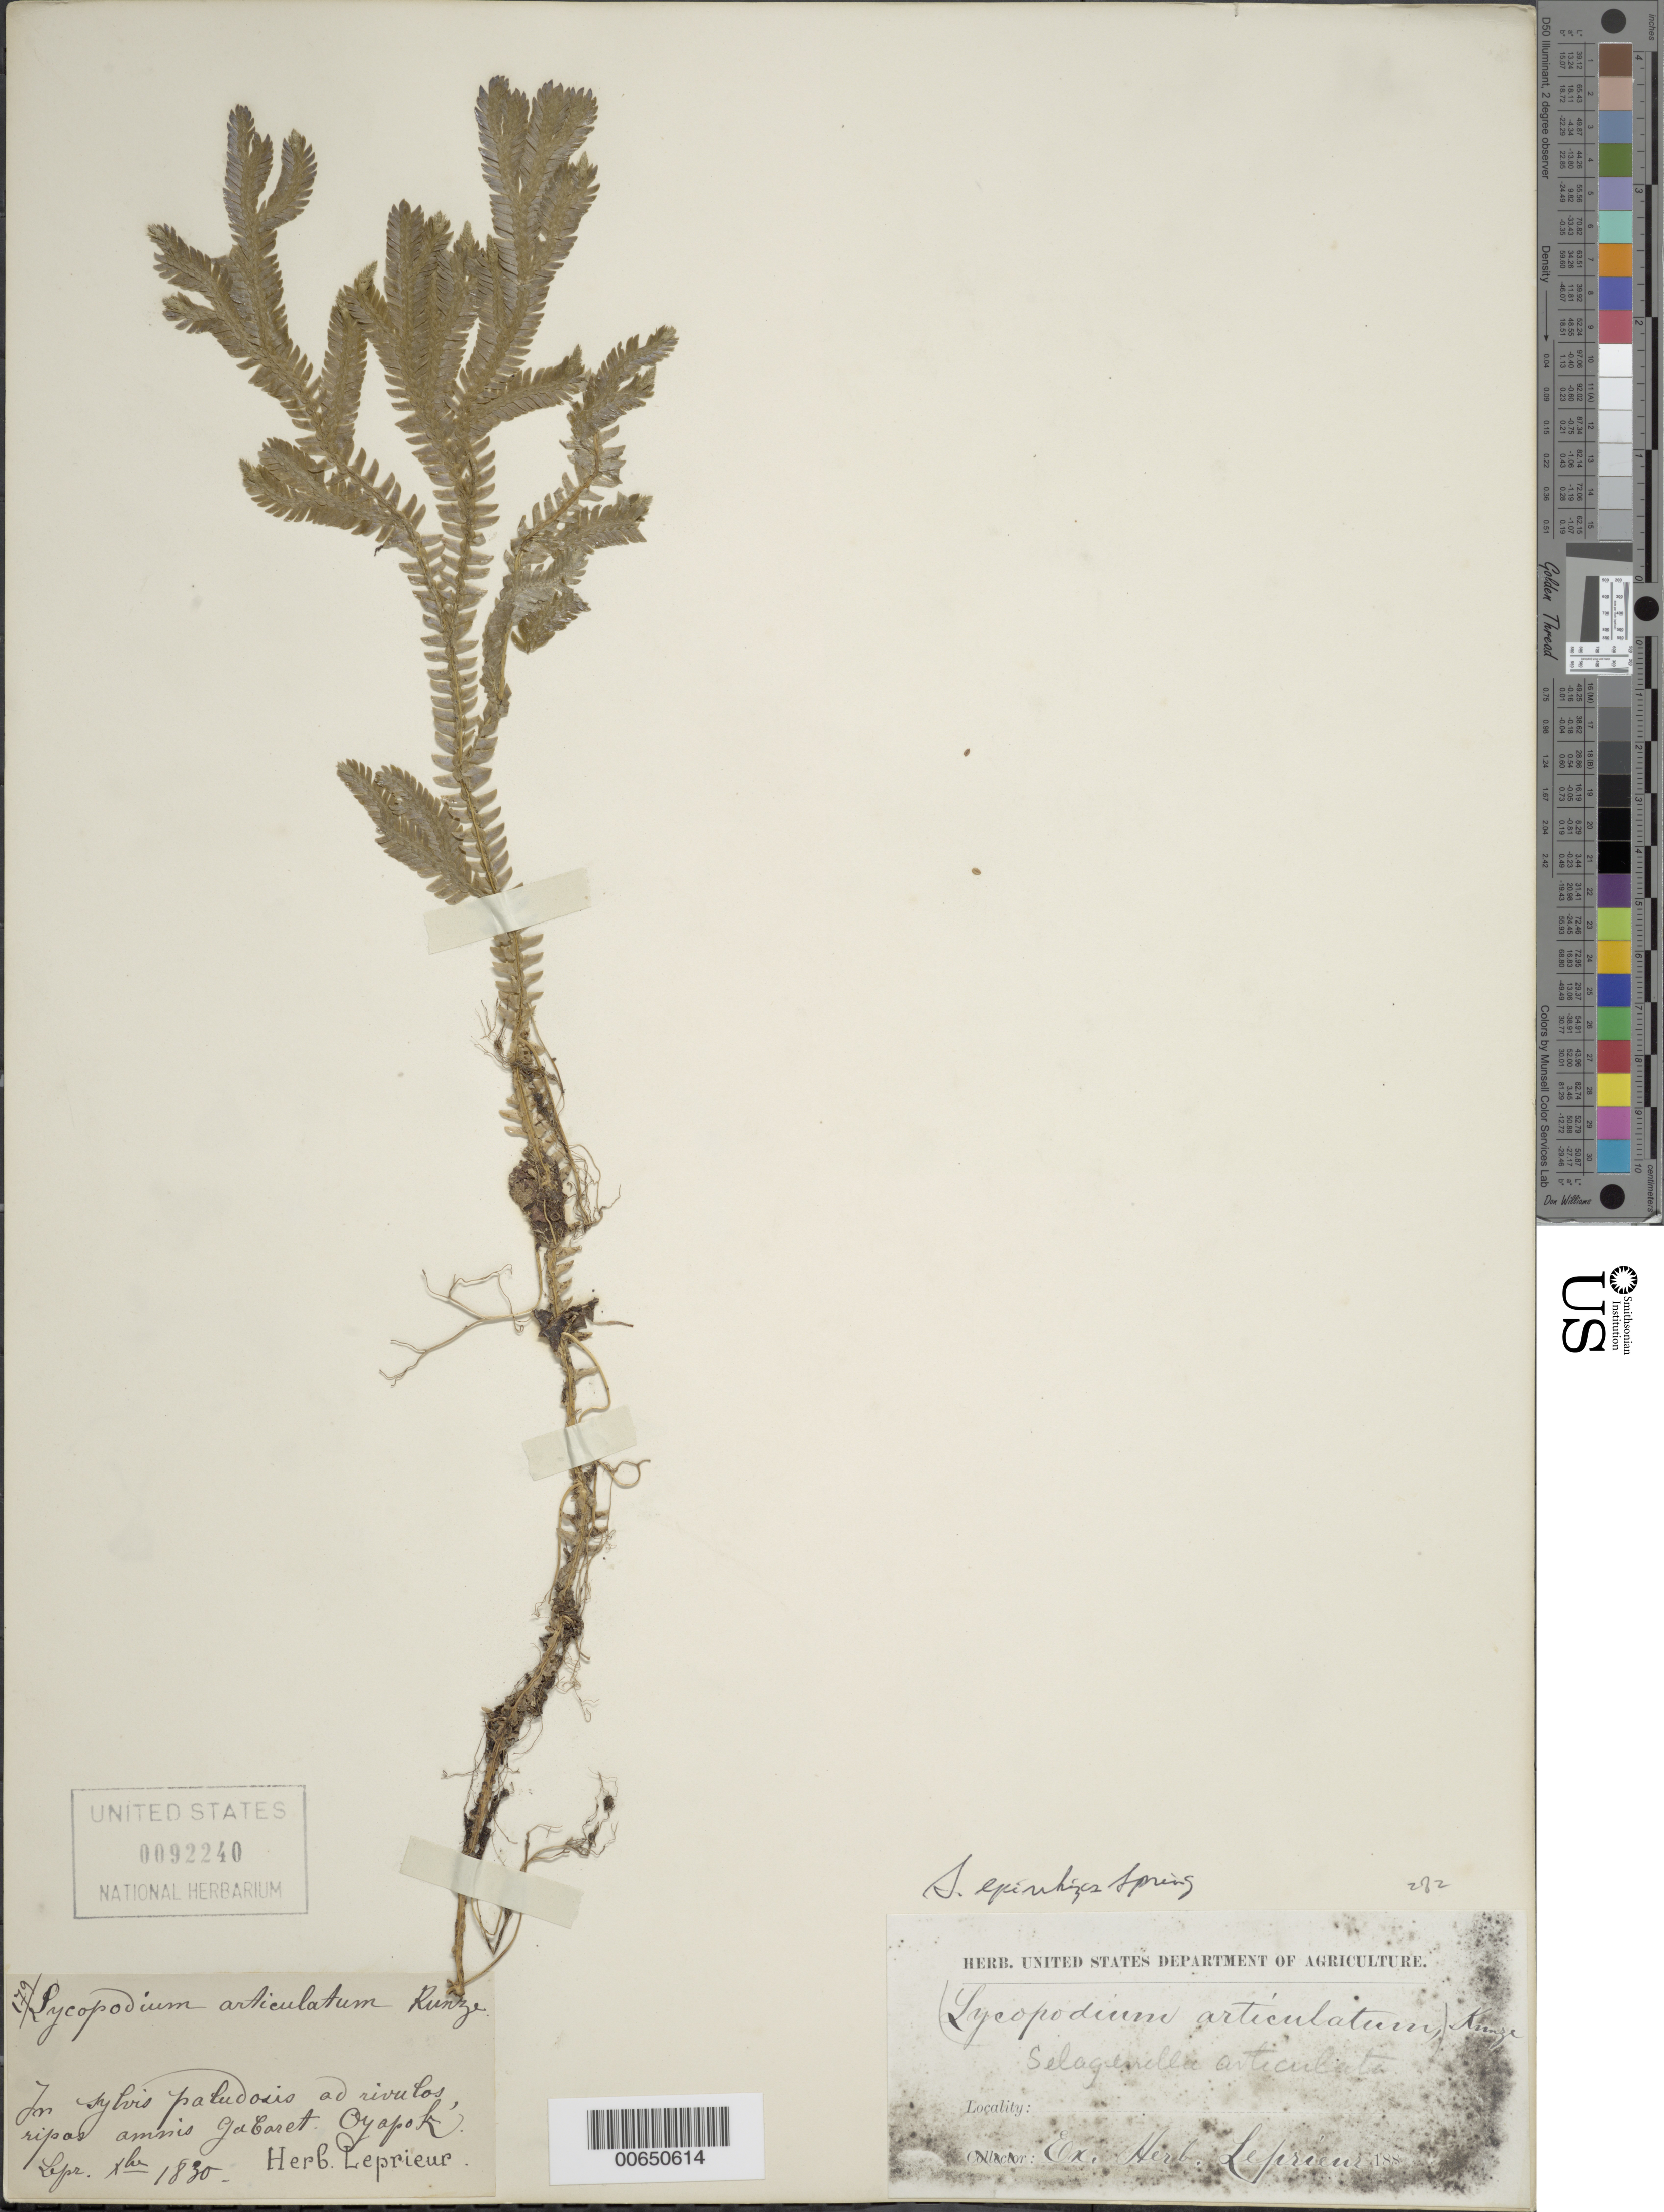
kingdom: Plantae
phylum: Tracheophyta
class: Lycopodiopsida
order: Selaginellales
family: Selaginellaceae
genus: Selaginella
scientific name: Selaginella epirrhizos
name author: Spring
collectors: ex herb. Leprieur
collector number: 179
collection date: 1830-09-01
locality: In sulvis paludosis ad rivulos ripas amnis Gabaret Oyapok [interpreted]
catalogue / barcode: US 92240